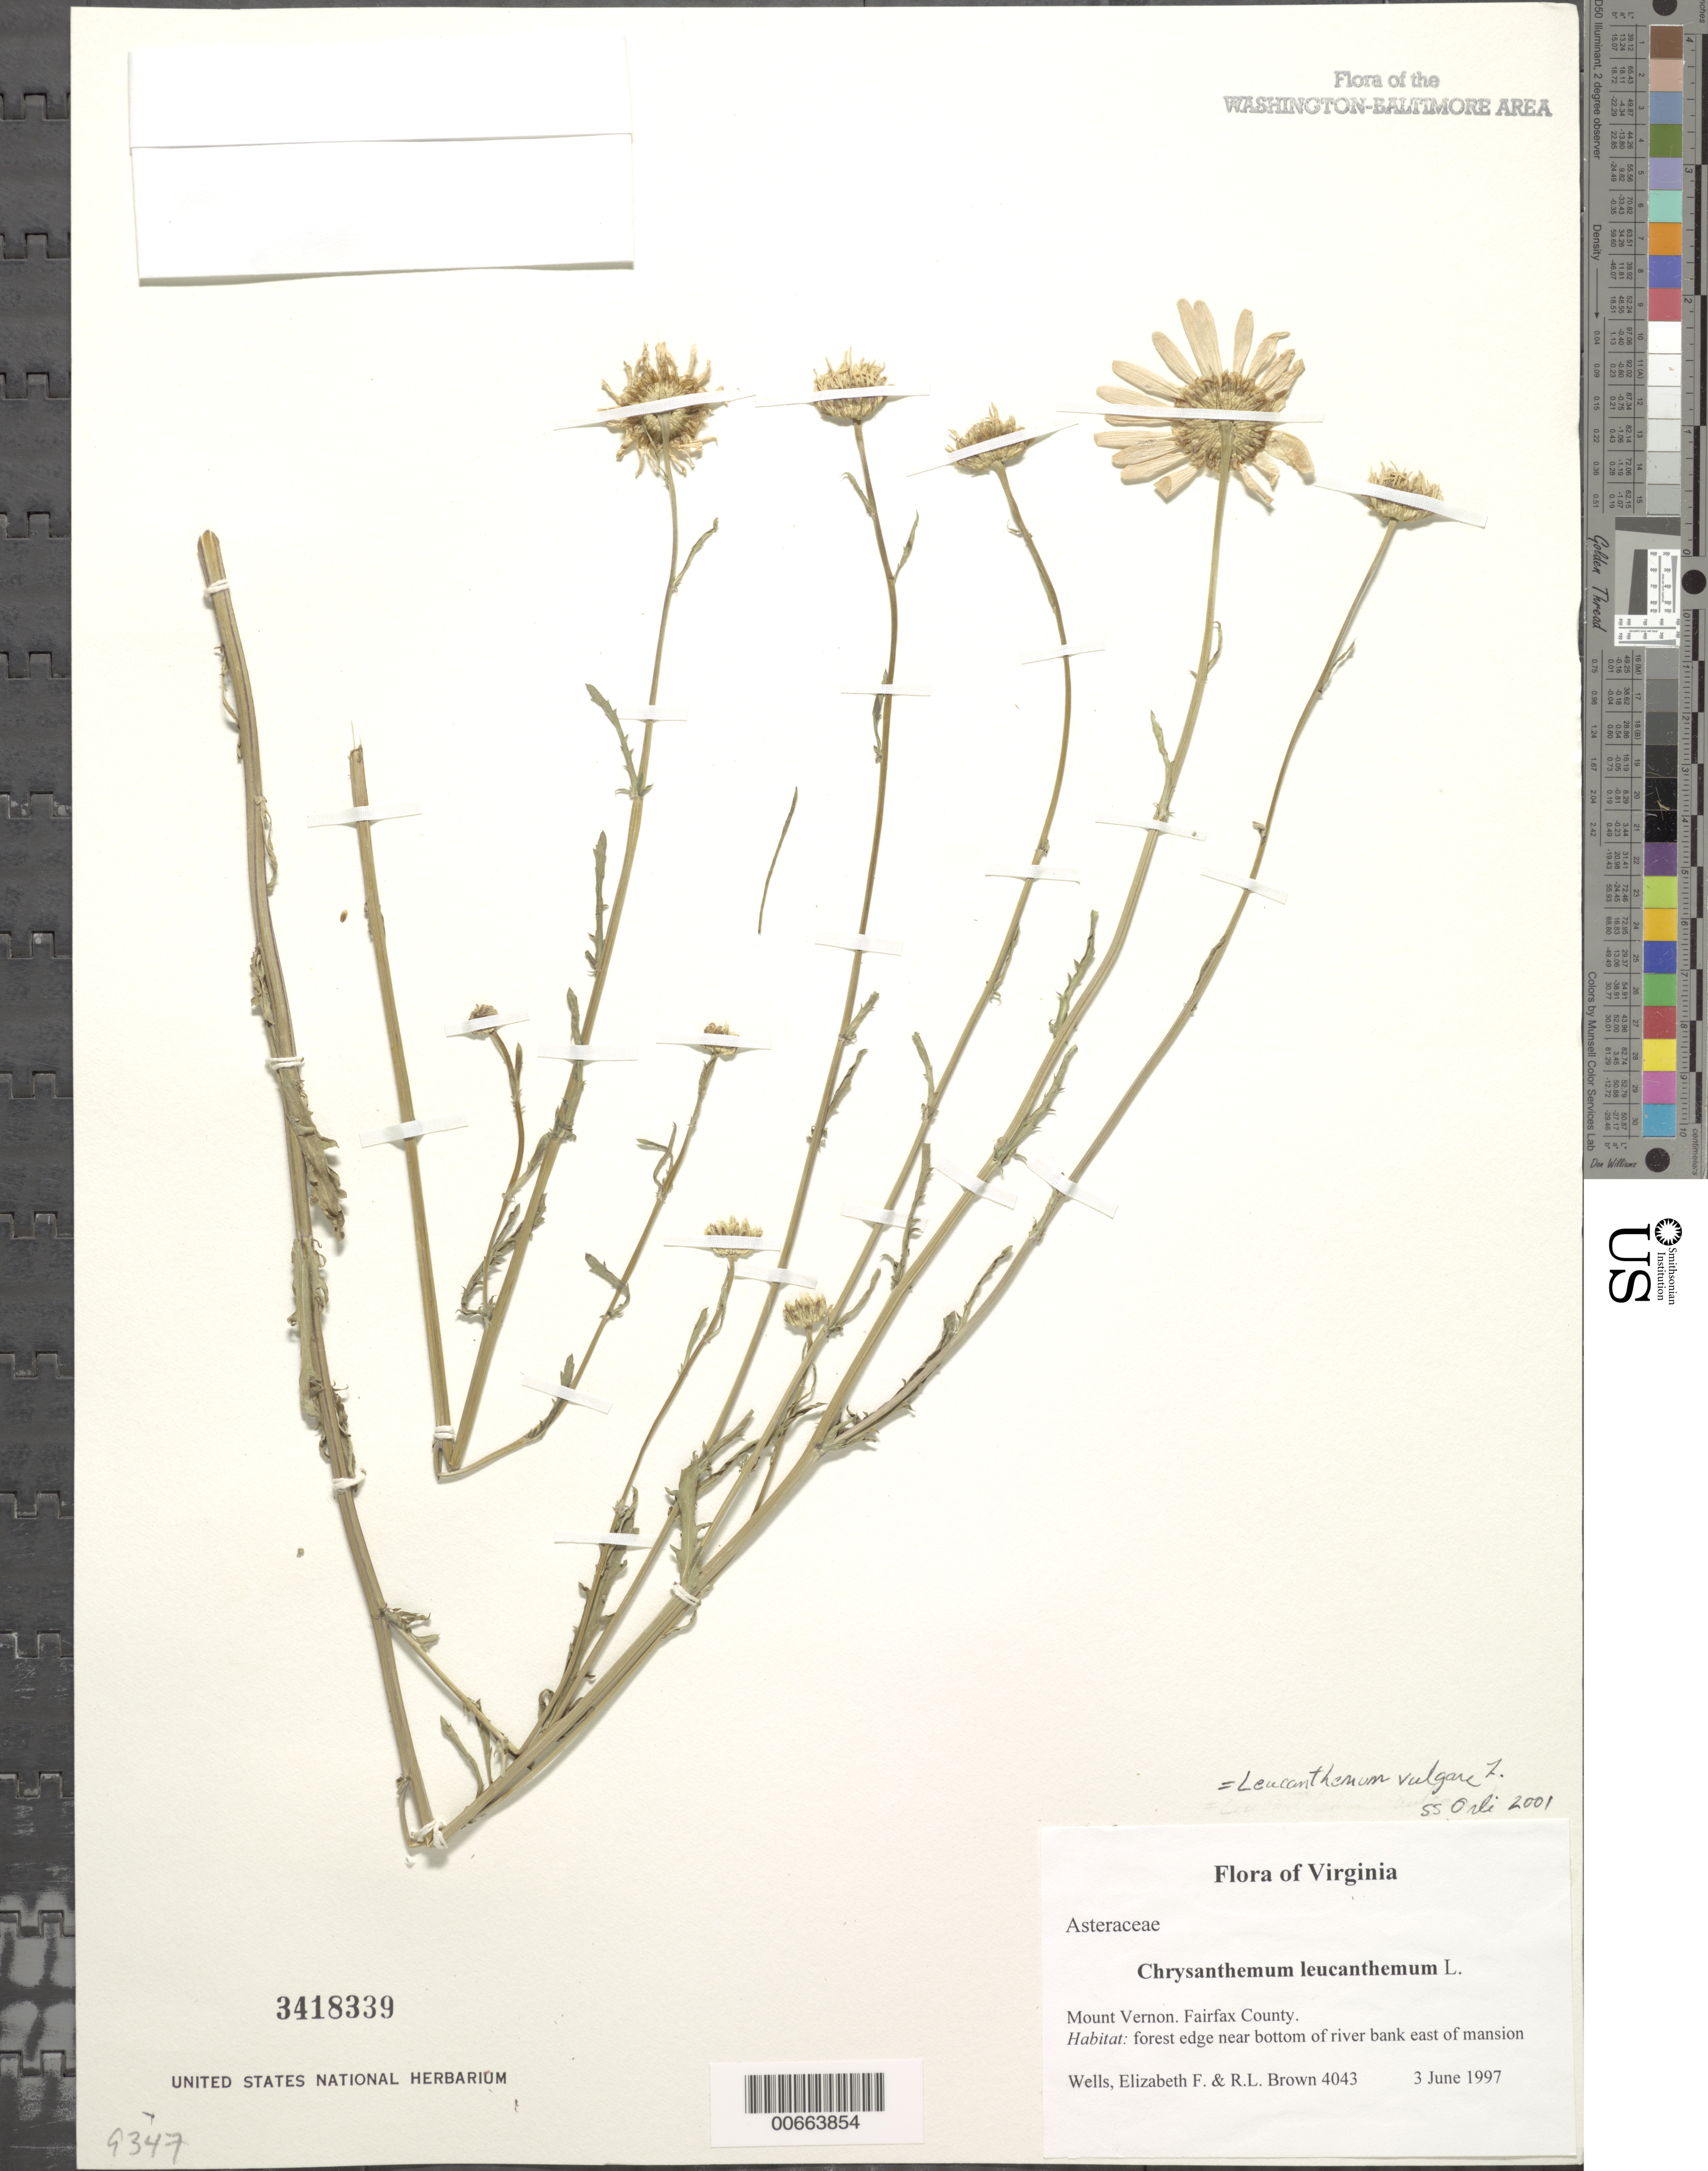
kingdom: Plantae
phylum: Tracheophyta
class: Magnoliopsida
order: Asterales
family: Asteraceae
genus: Leucanthemum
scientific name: Leucanthemum vulgare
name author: Lam.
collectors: E. F. Wells & R. L. Brown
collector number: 4043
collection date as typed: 03 Jun 1997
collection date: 1997-06-03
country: United States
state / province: Virginia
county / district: Fairfax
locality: Mount Vernon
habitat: forest edge near bottom of river bank east of mansion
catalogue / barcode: US 3418339